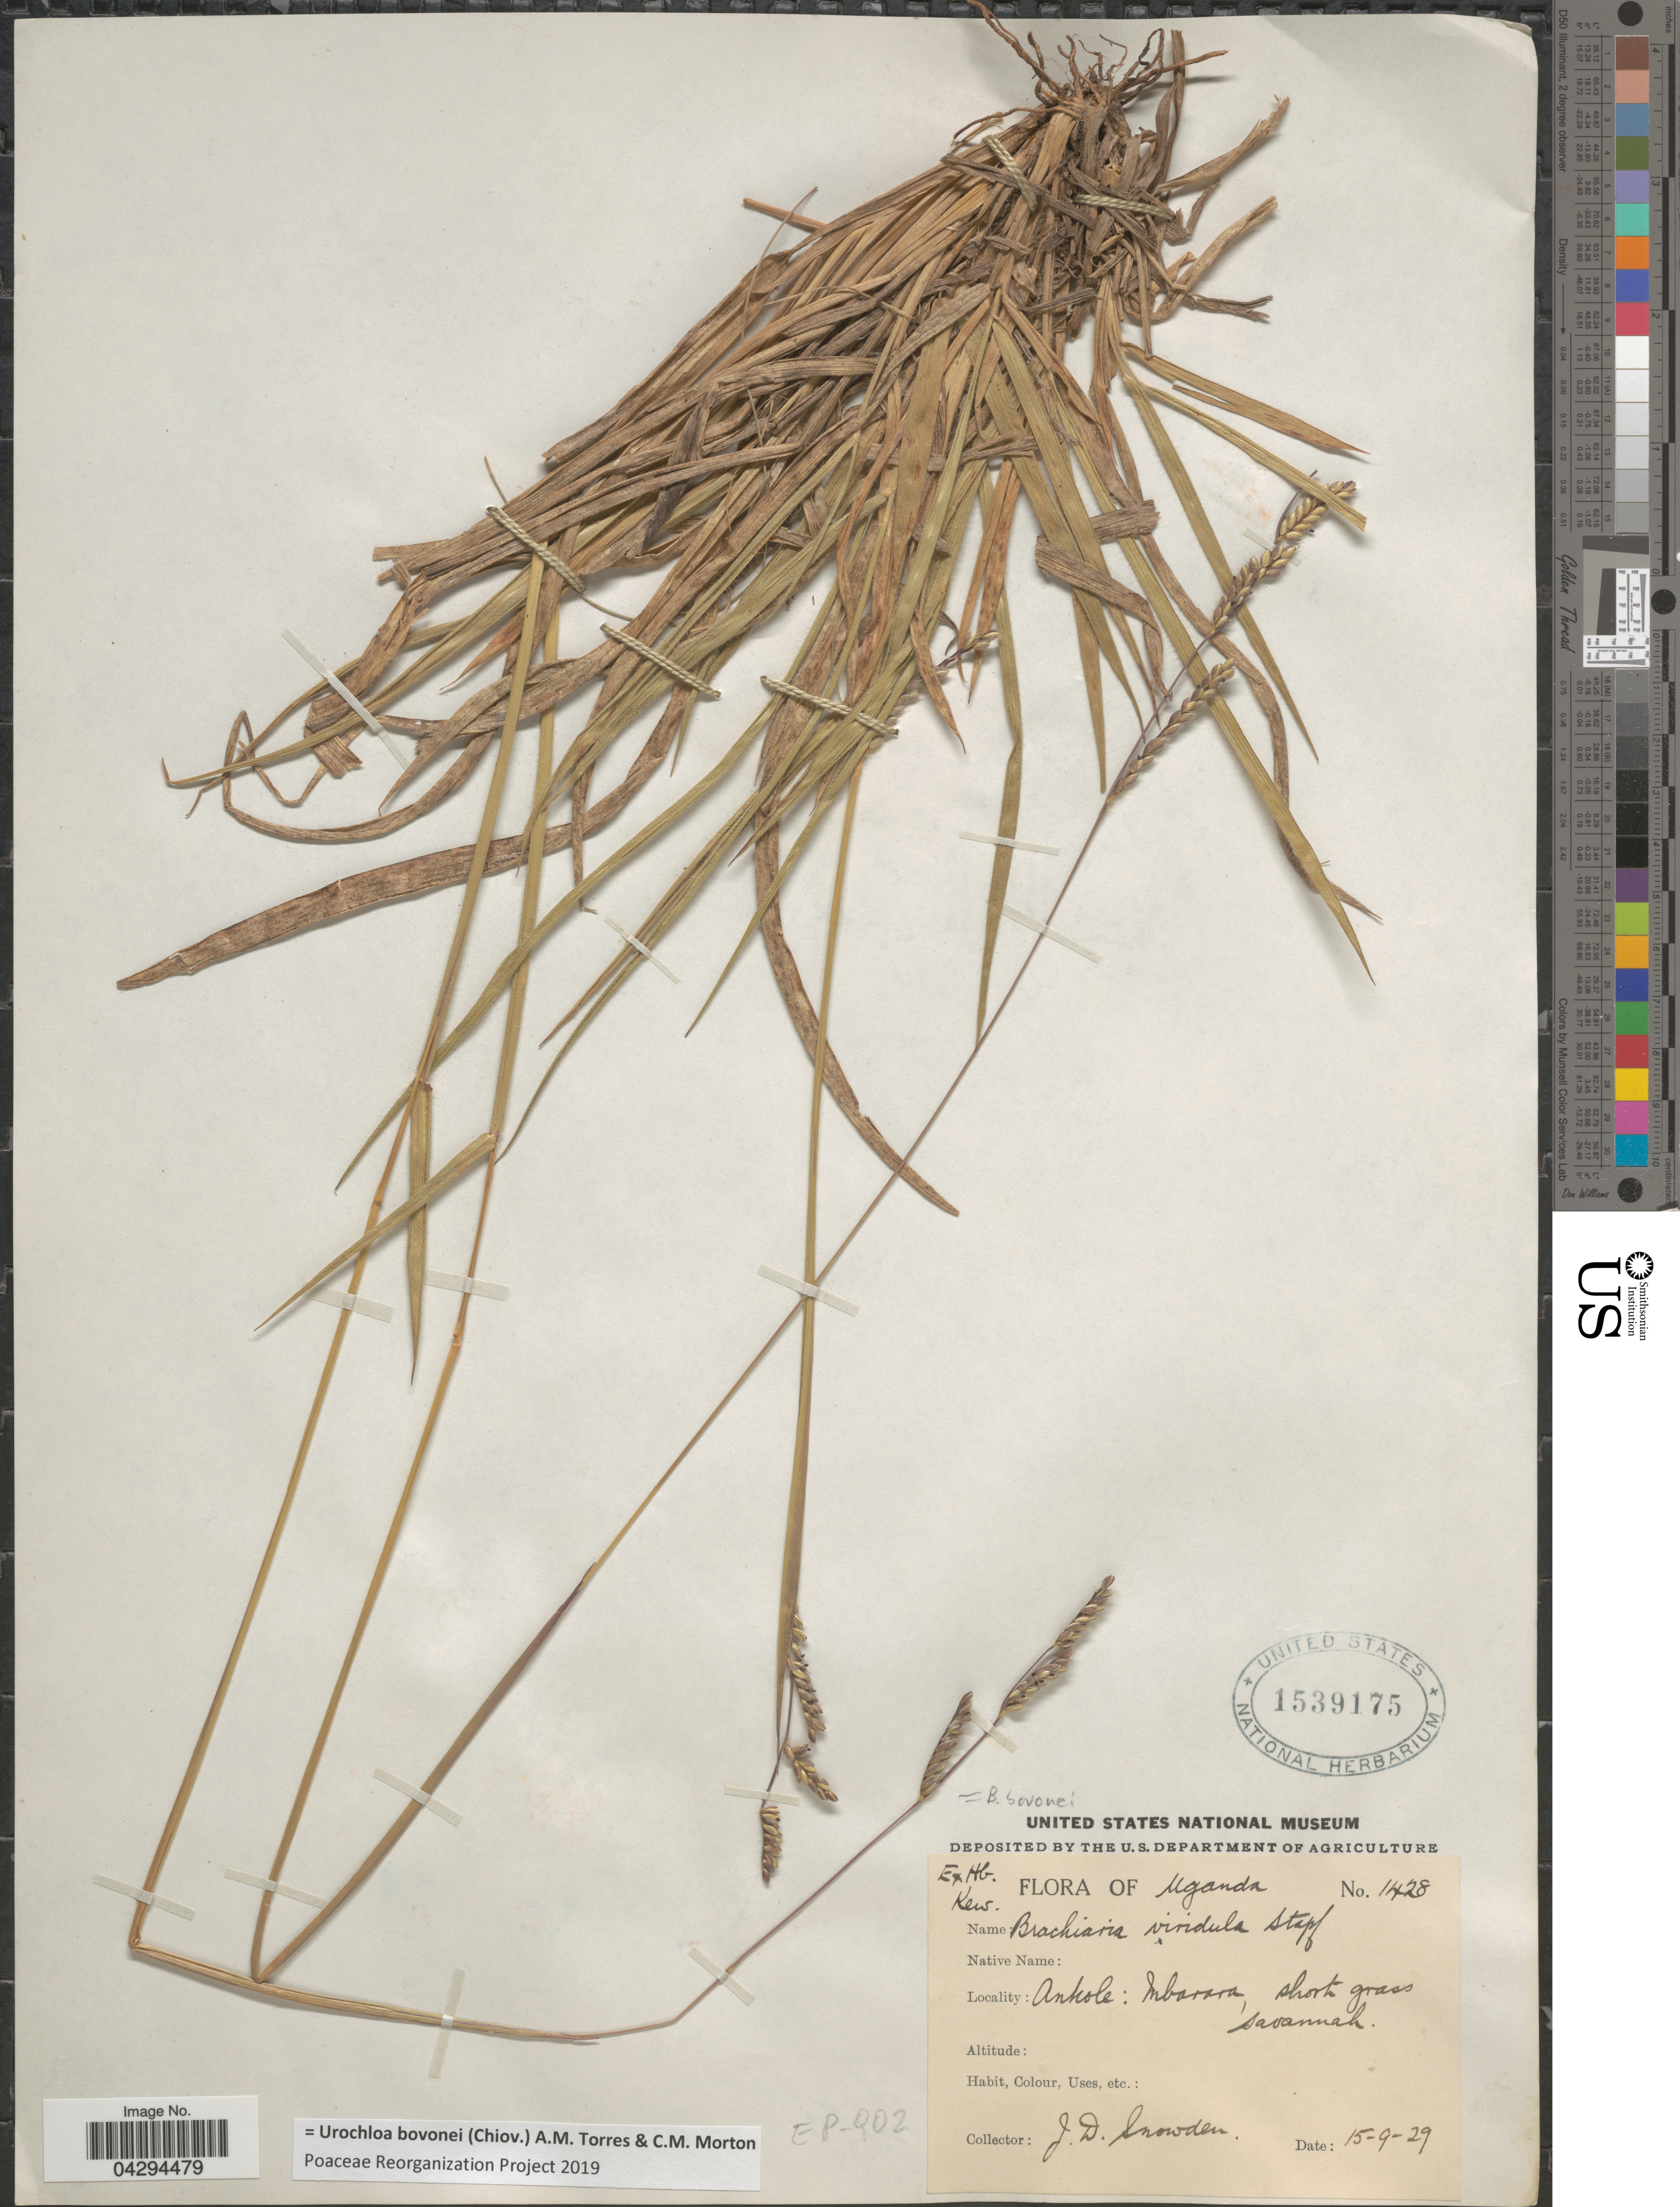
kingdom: Plantae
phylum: Tracheophyta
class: Liliopsida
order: Poales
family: Poaceae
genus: Urochloa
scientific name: Urochloa bovonei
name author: (Chiov.) A.M. Torres & C.M. Morton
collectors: J. Snowden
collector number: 1428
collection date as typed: Transcribed d/m/y: 15/9/29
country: Uganda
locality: Ankole: Mbarara.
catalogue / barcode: US 1539175